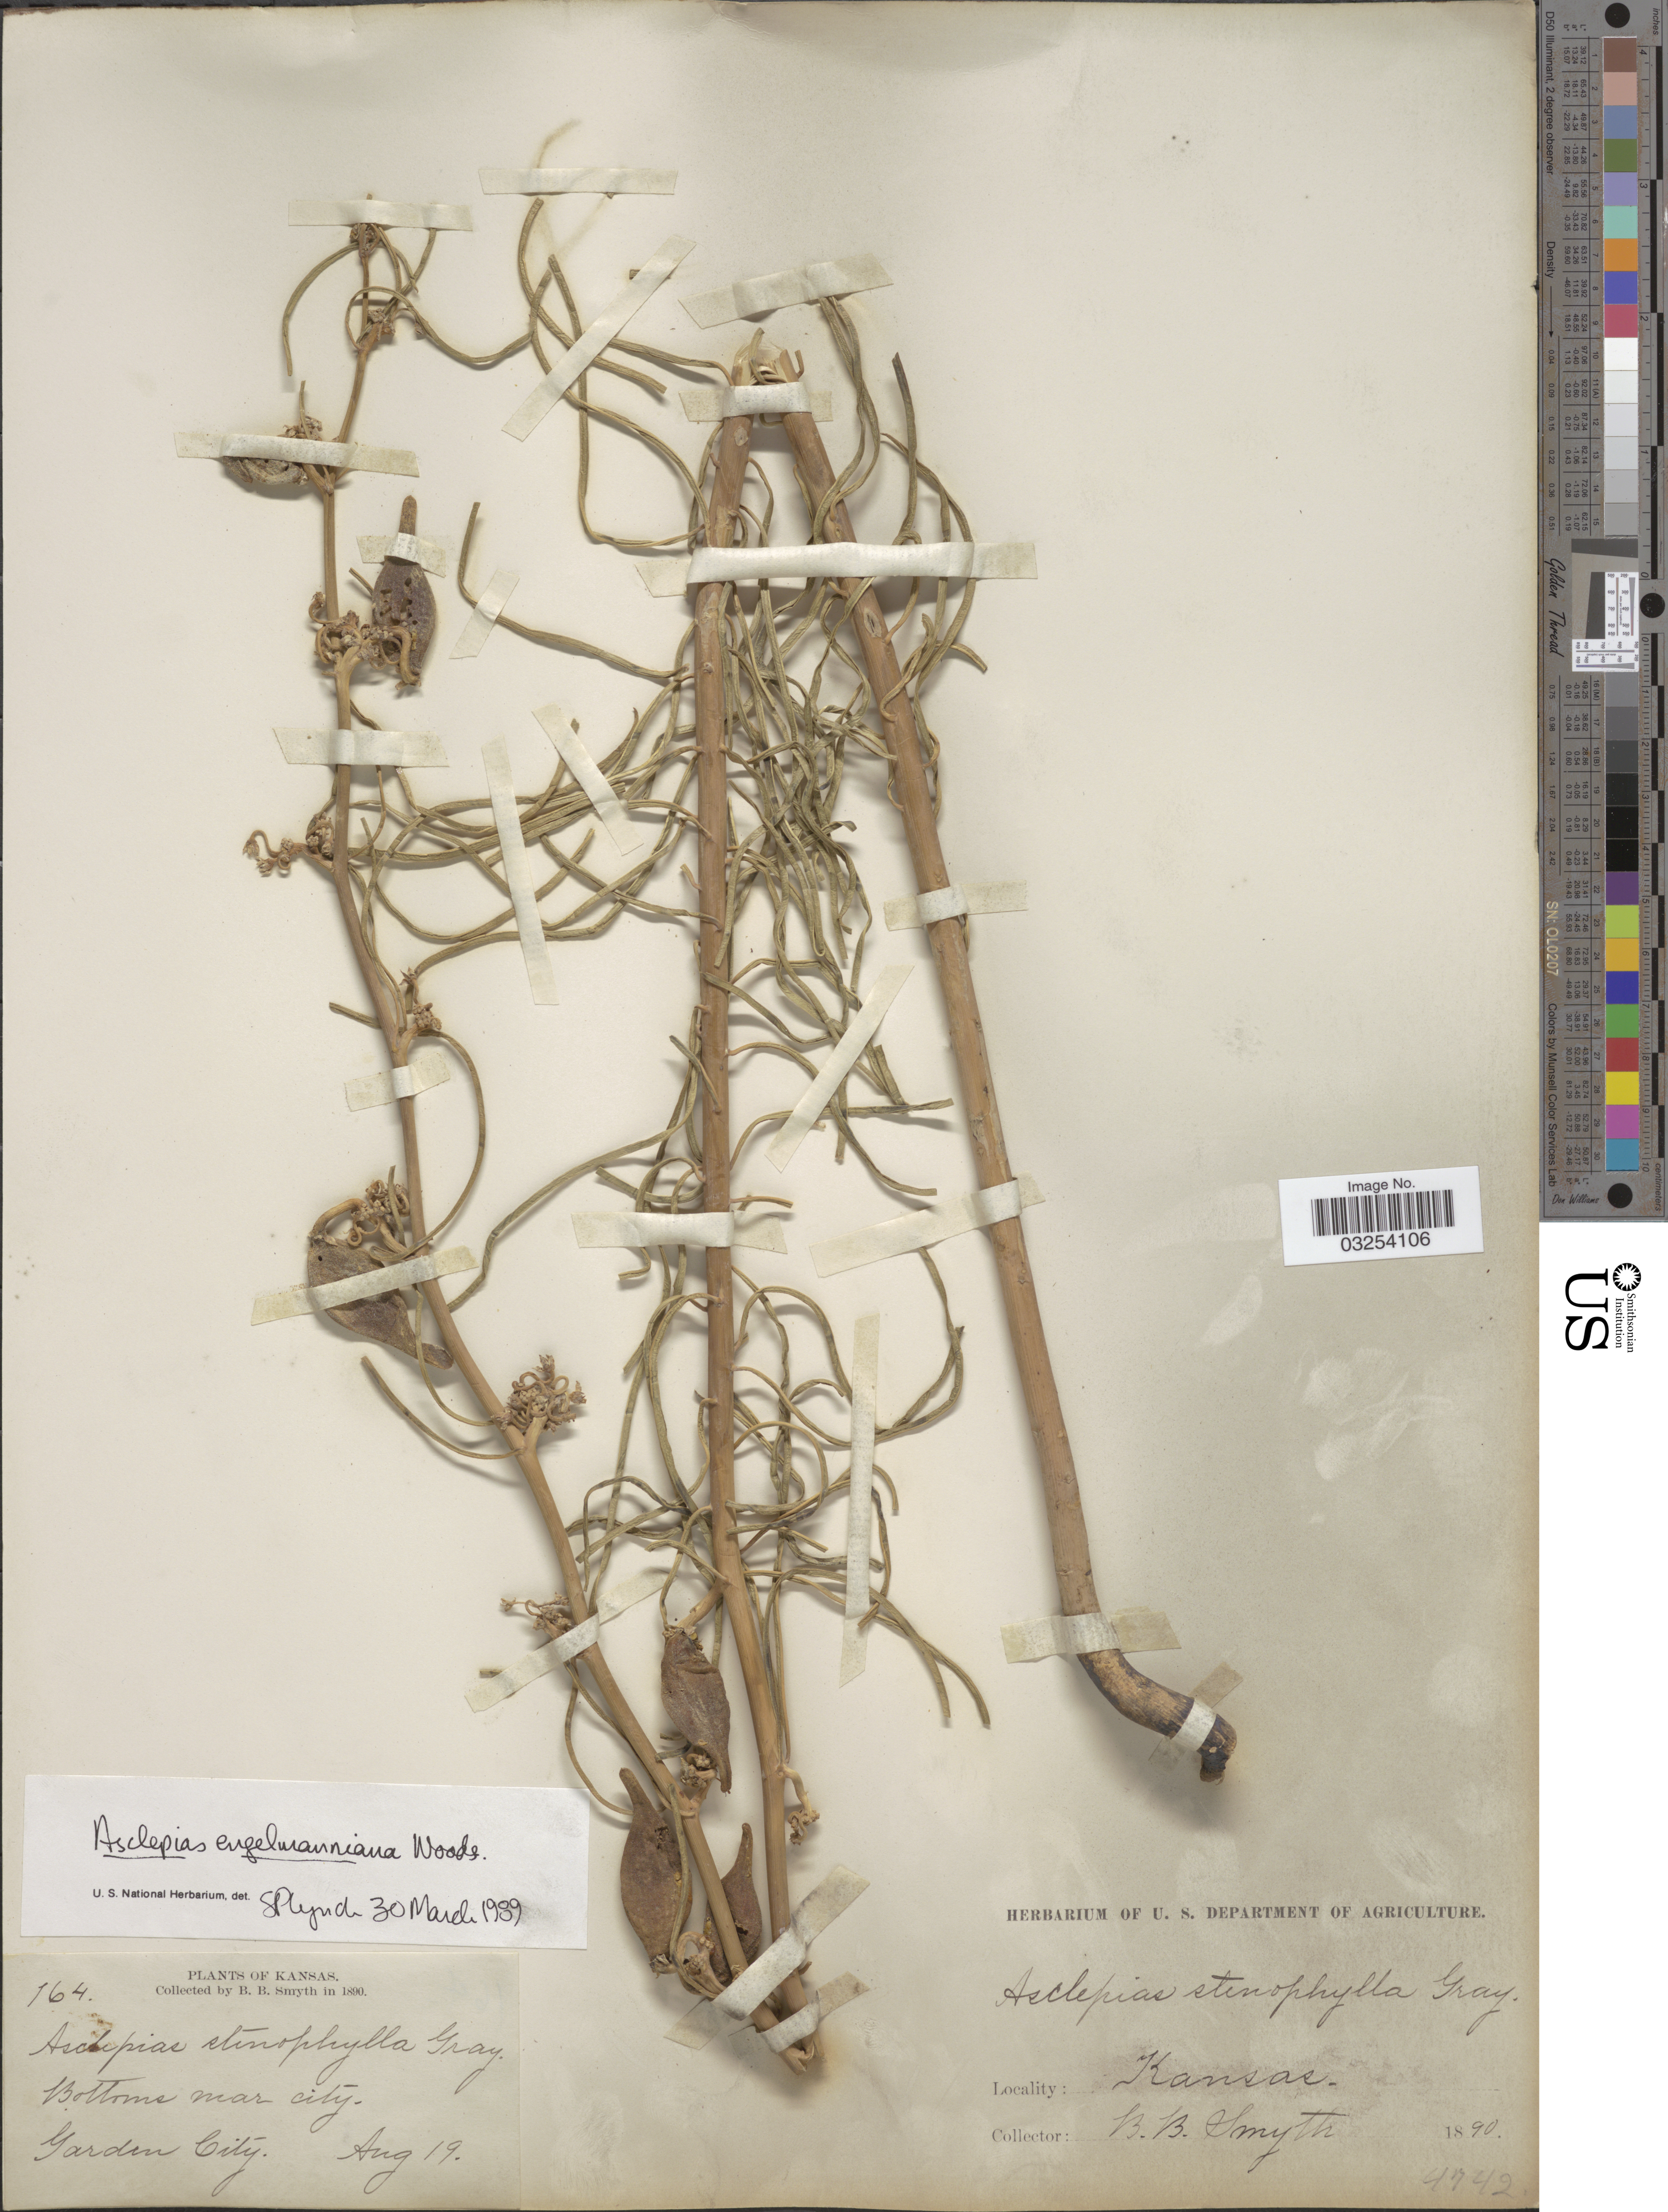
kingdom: Plantae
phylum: Tracheophyta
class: Magnoliopsida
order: Gentianales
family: Apocynaceae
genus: Asclepias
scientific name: Asclepias engelmanniana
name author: Woodson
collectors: B. Smyth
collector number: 164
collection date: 1890-08-19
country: United States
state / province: Kansas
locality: Bottoms near city. Garden City.